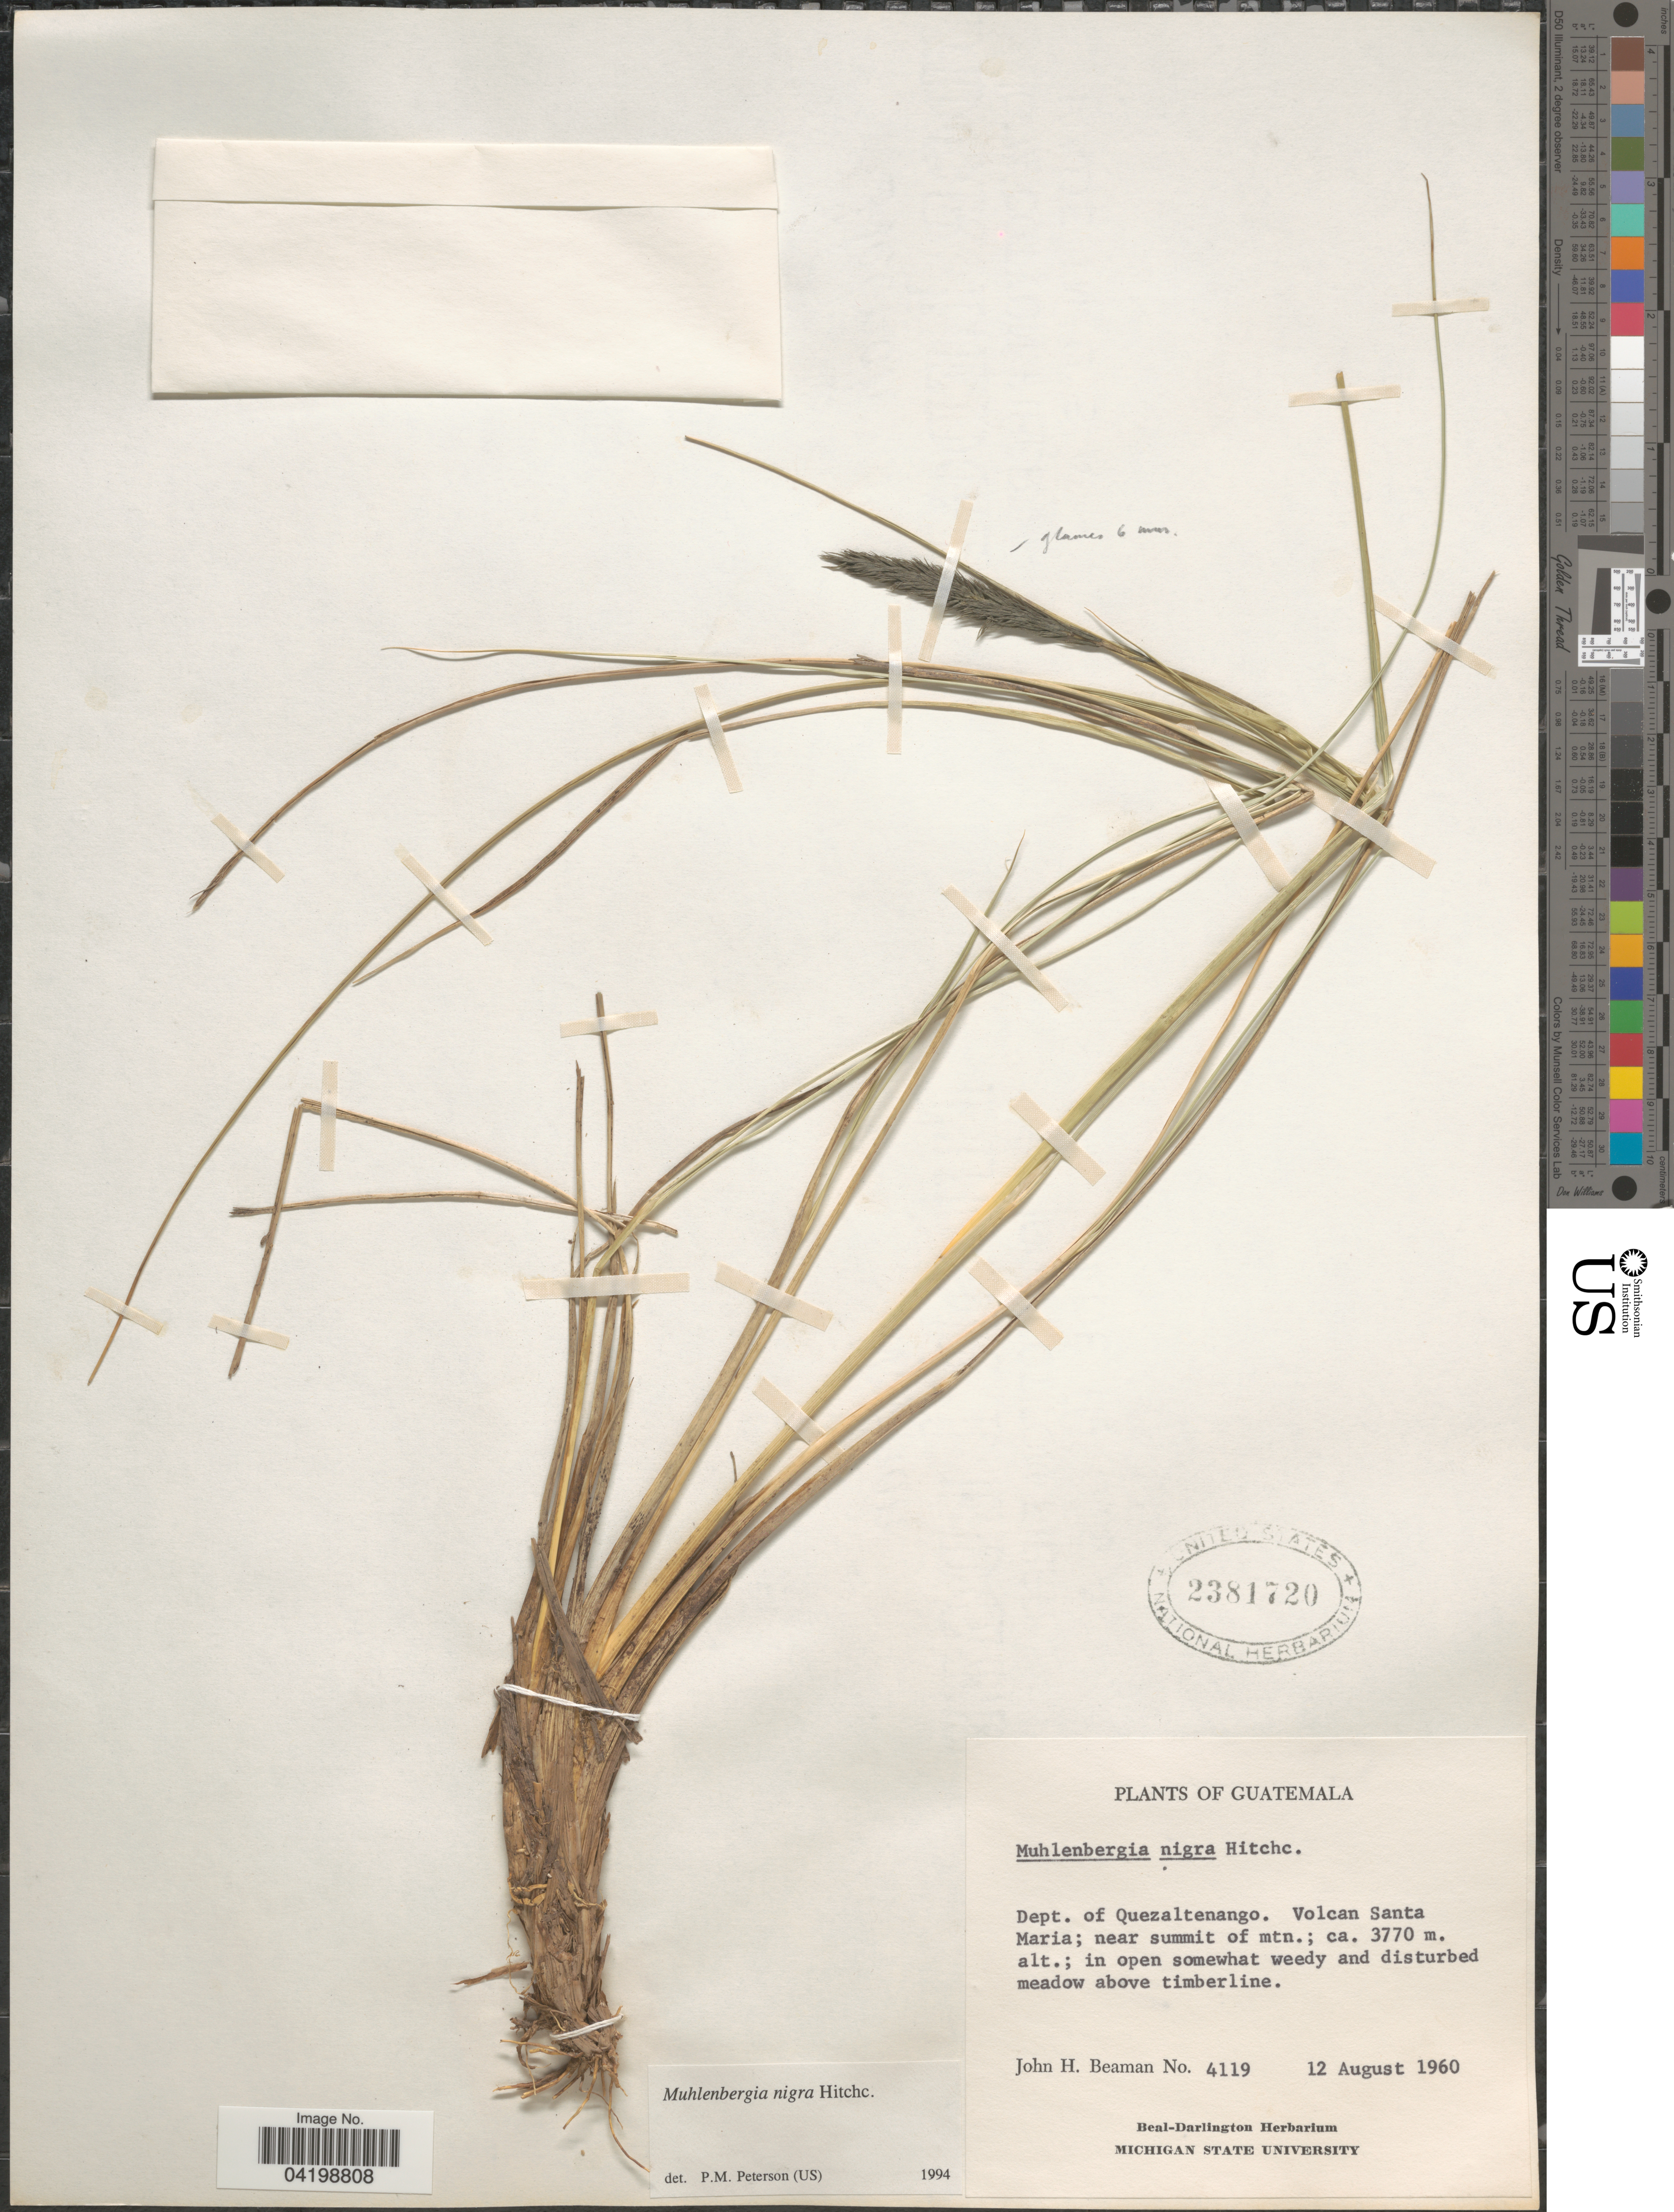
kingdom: Plantae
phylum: Tracheophyta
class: Liliopsida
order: Poales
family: Poaceae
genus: Muhlenbergia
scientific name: Muhlenbergia nigra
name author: Hitchc.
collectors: J. H. Beaman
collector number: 4119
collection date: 1960-08-12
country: Guatemala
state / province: Quetzaltenango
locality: Dept. of Quezaltenango. Volcan Santa Maria; near summit of mtn.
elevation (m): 3770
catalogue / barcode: US 2381720